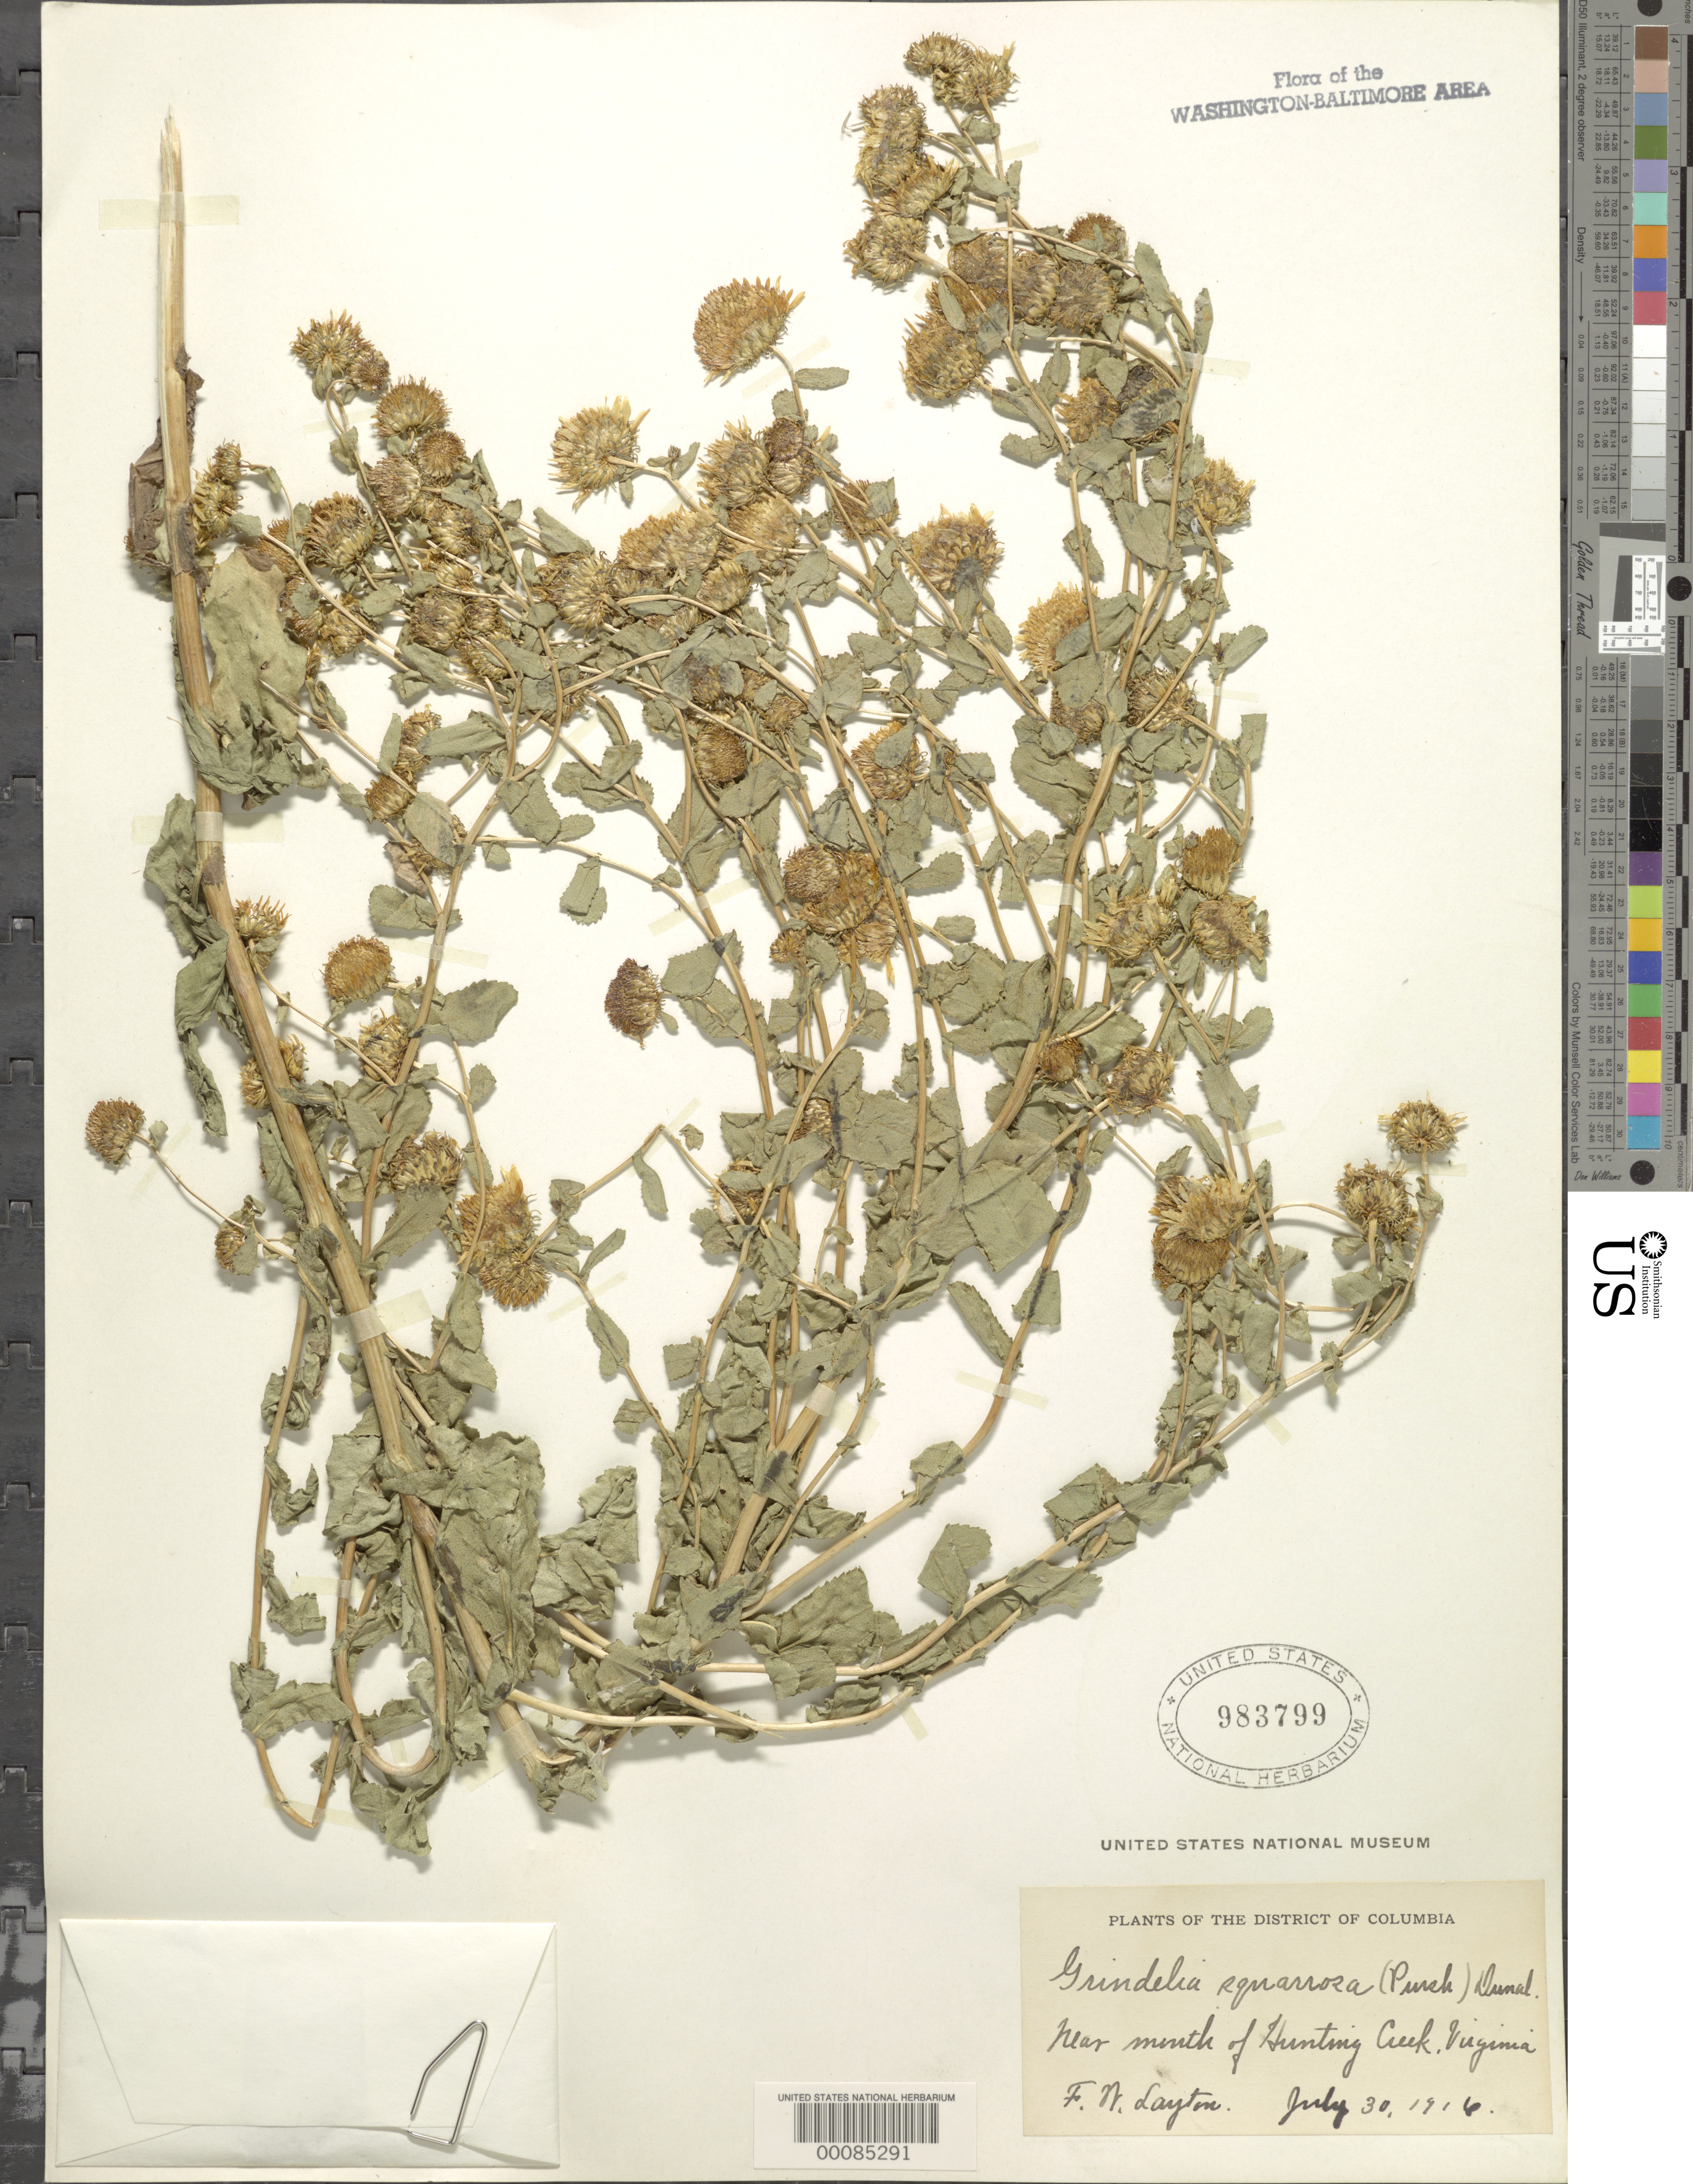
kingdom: Plantae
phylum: Tracheophyta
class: Magnoliopsida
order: Asterales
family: Asteraceae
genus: Grindelia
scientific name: Grindelia squarrosa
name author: (Pursh) Dunal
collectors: F. Layton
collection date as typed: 30 Jul 1916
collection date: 1916-07-30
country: United States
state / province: Virginia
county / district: Fairfax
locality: Near mouth of Hunting Creek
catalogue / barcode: US 983799